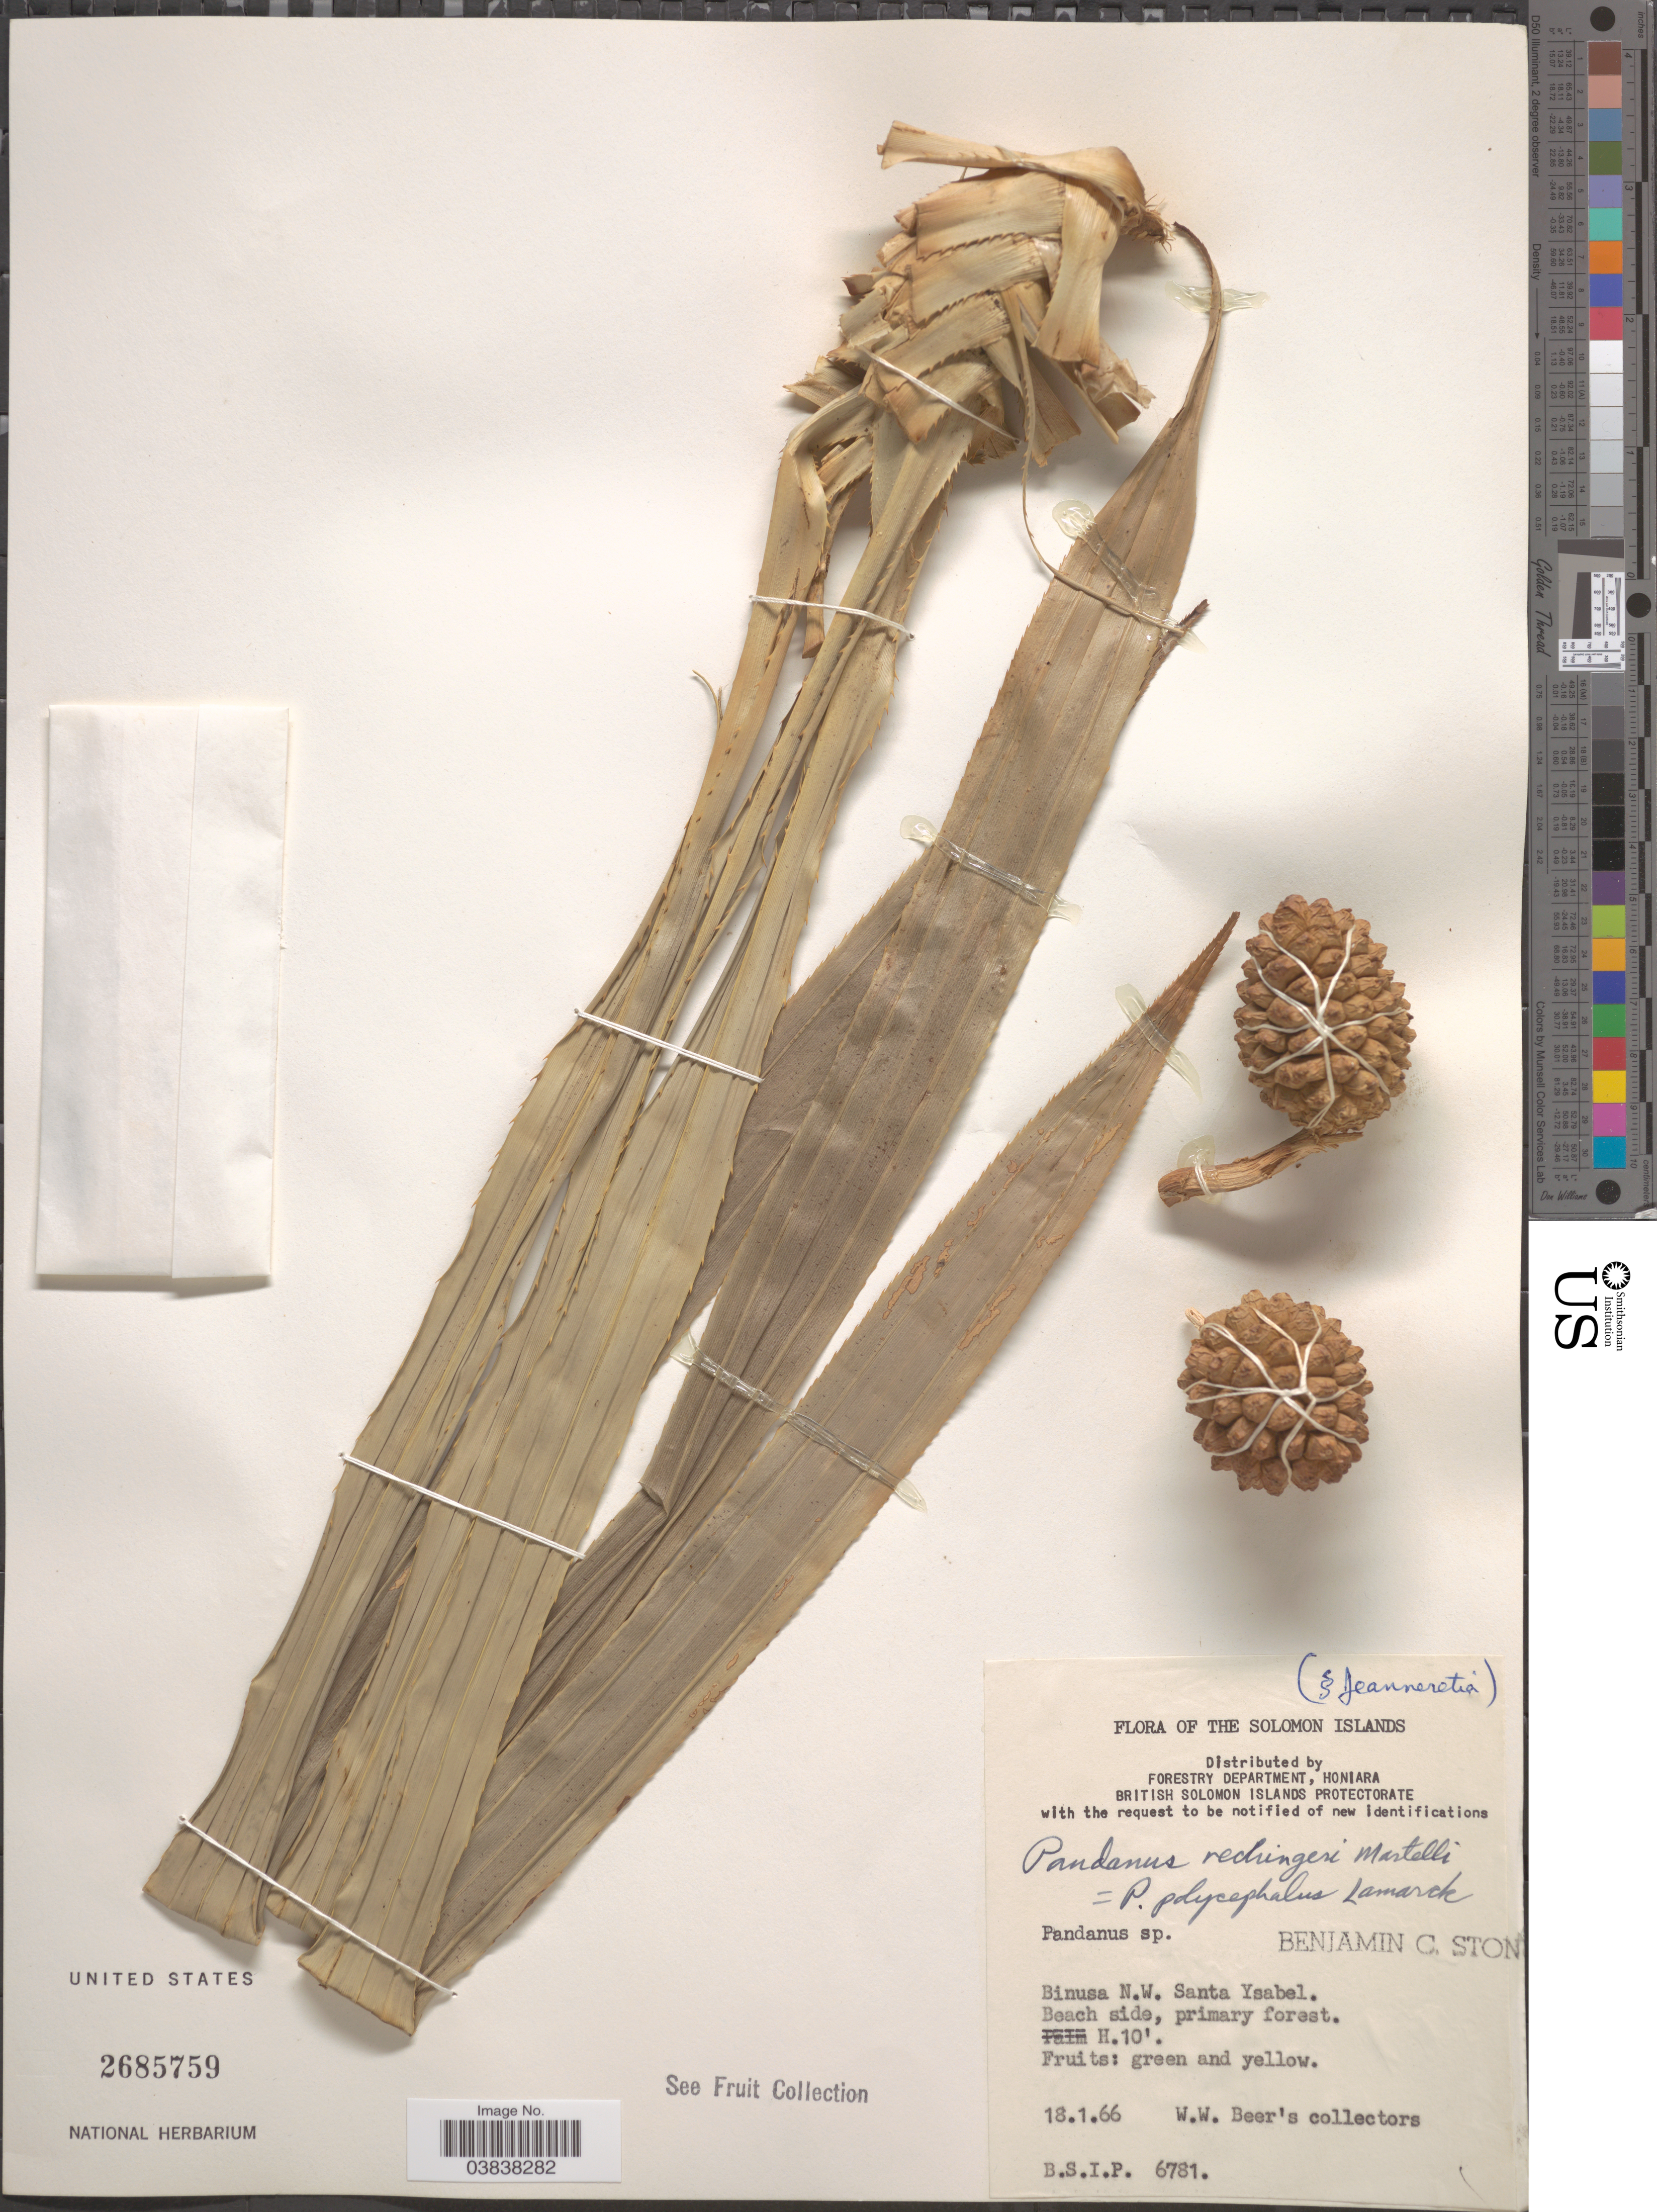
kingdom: Plantae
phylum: Tracheophyta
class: Liliopsida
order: Pandanales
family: Pandanaceae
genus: Pandanus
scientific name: Pandanus polycephalus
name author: Lam.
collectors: W. Beer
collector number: BSIP 6781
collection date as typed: Transcribed d/m/y: 18/1/66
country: Solomon Islands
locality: Binusa N.W. Santa Ysabel.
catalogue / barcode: US 2685759